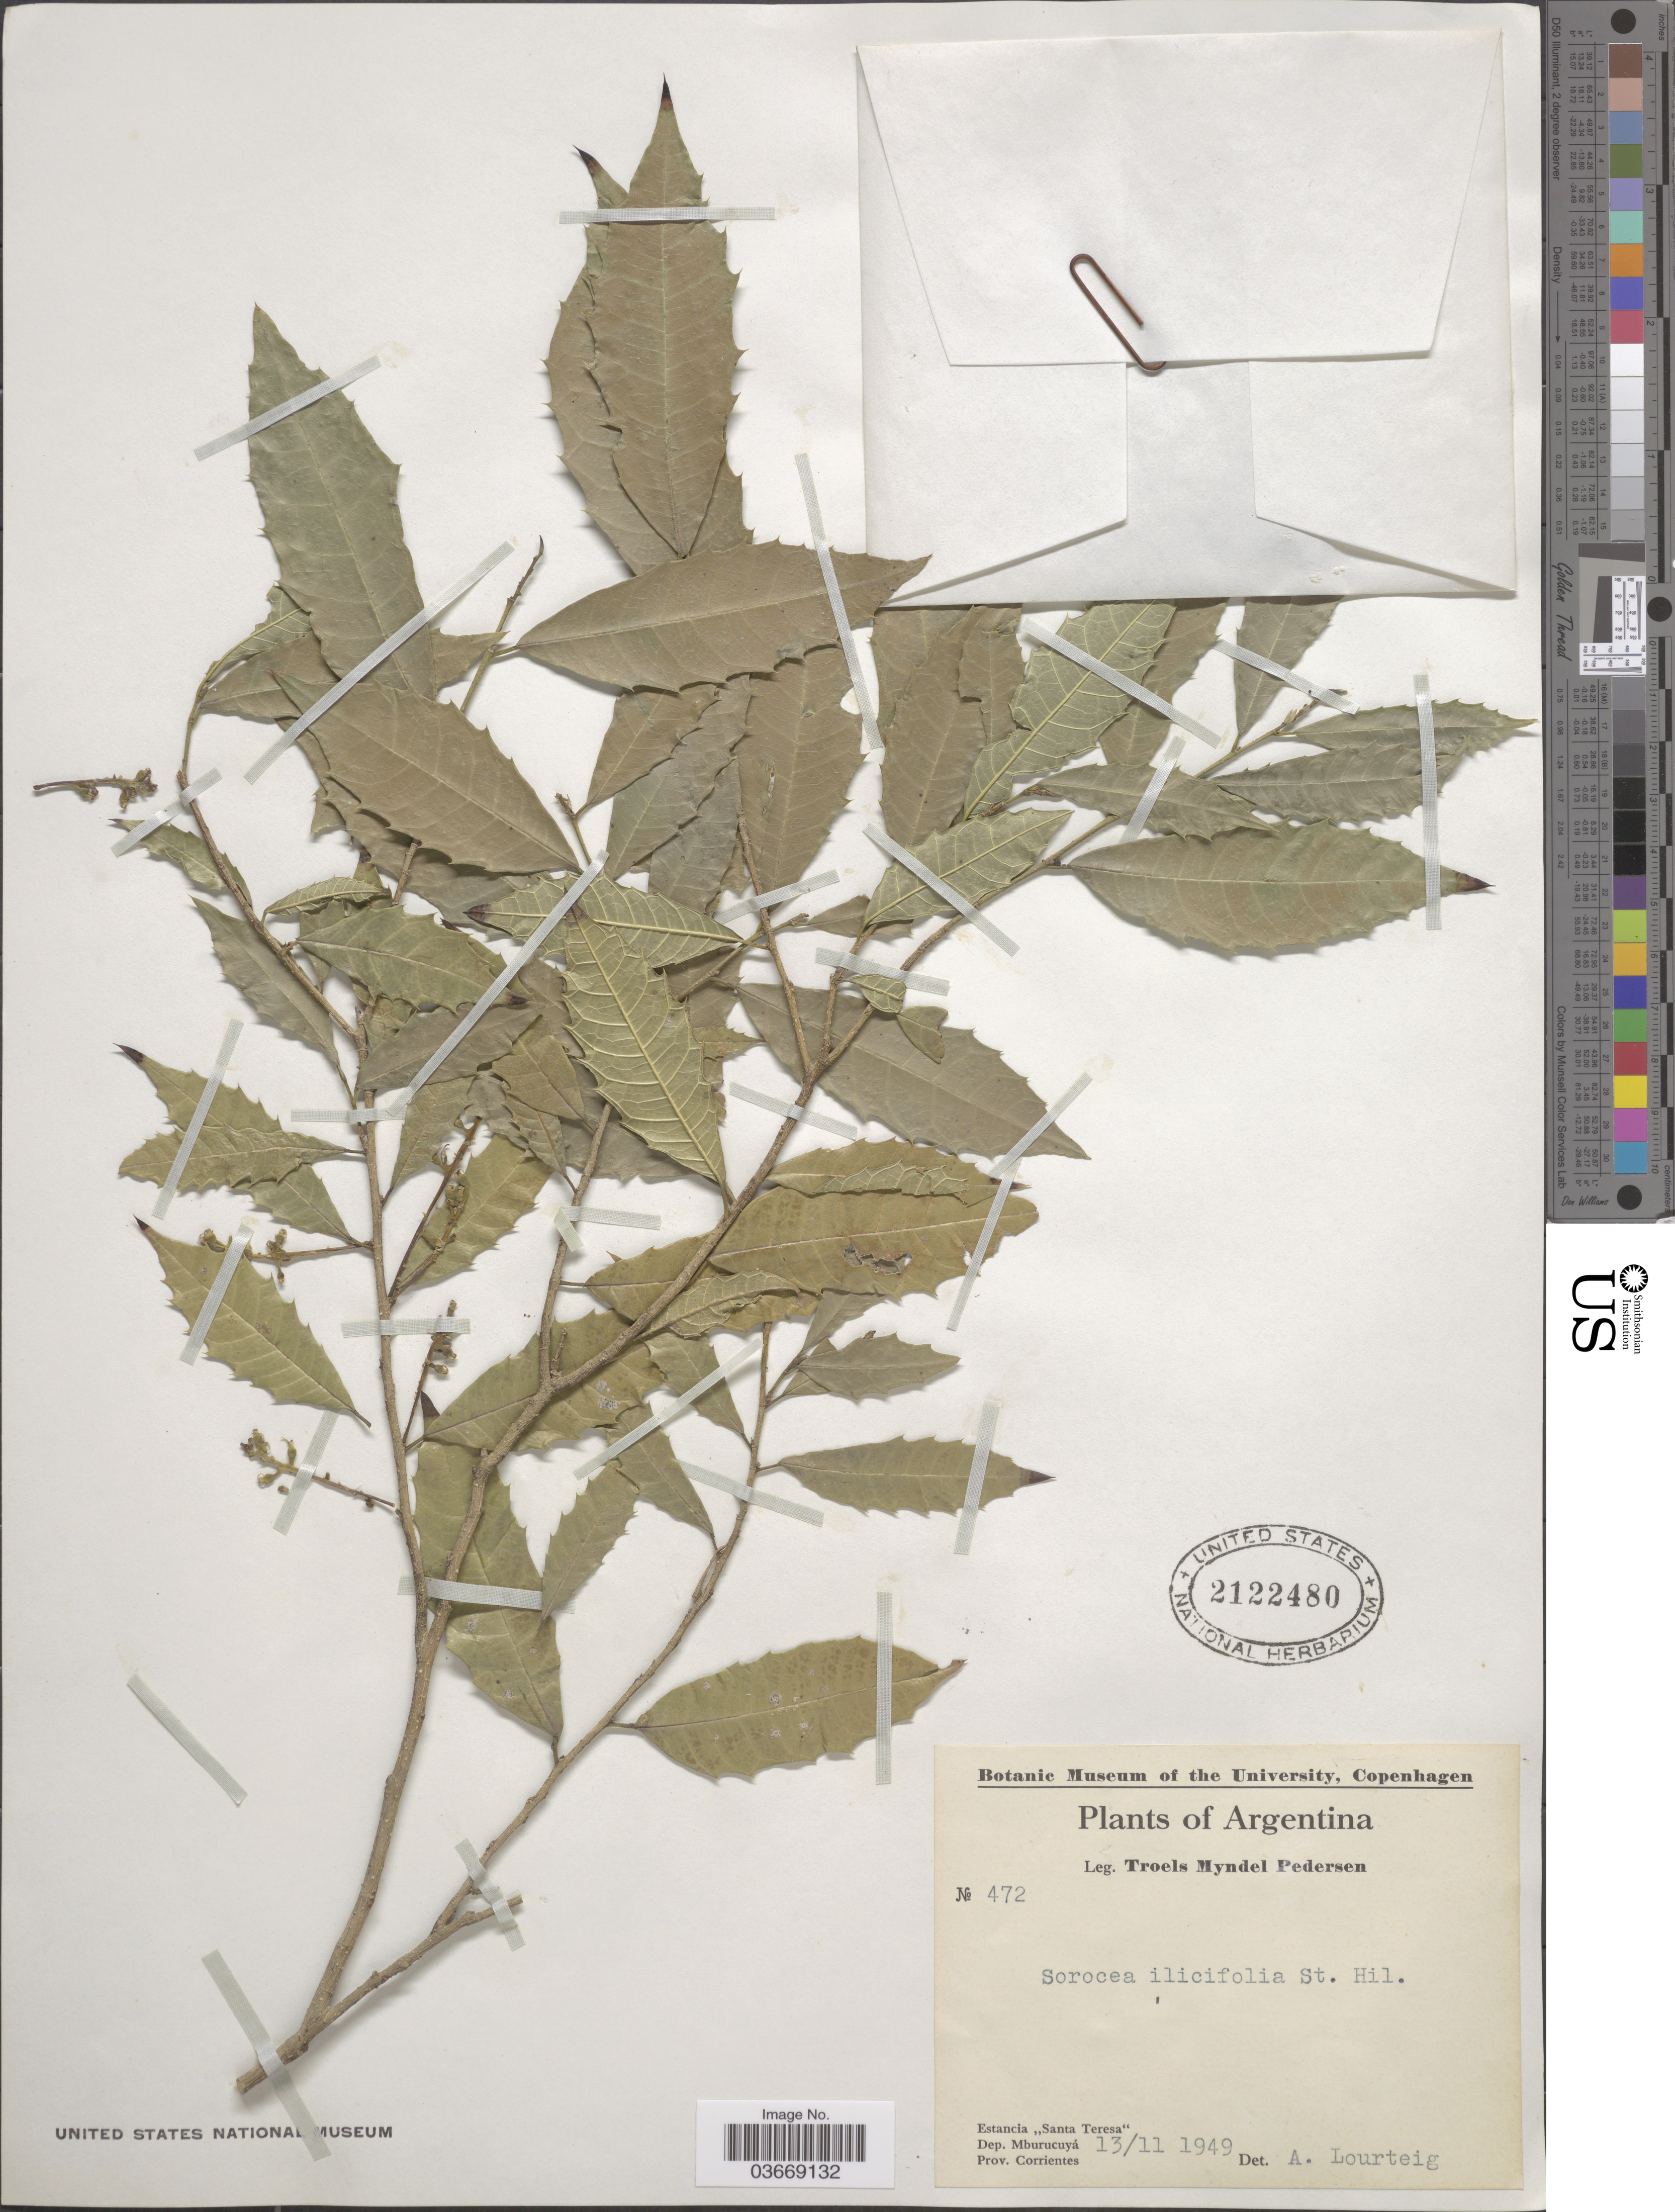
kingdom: Plantae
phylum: Tracheophyta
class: Magnoliopsida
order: Rosales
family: Moraceae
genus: Sorocea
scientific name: Sorocea ilicifolia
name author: Miq.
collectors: T. Pederson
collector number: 472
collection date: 1949-11-13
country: Argentina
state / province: Corrientes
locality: Estancia "Santa Teresa". Dep. Mburucuyá.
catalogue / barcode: US 2122480